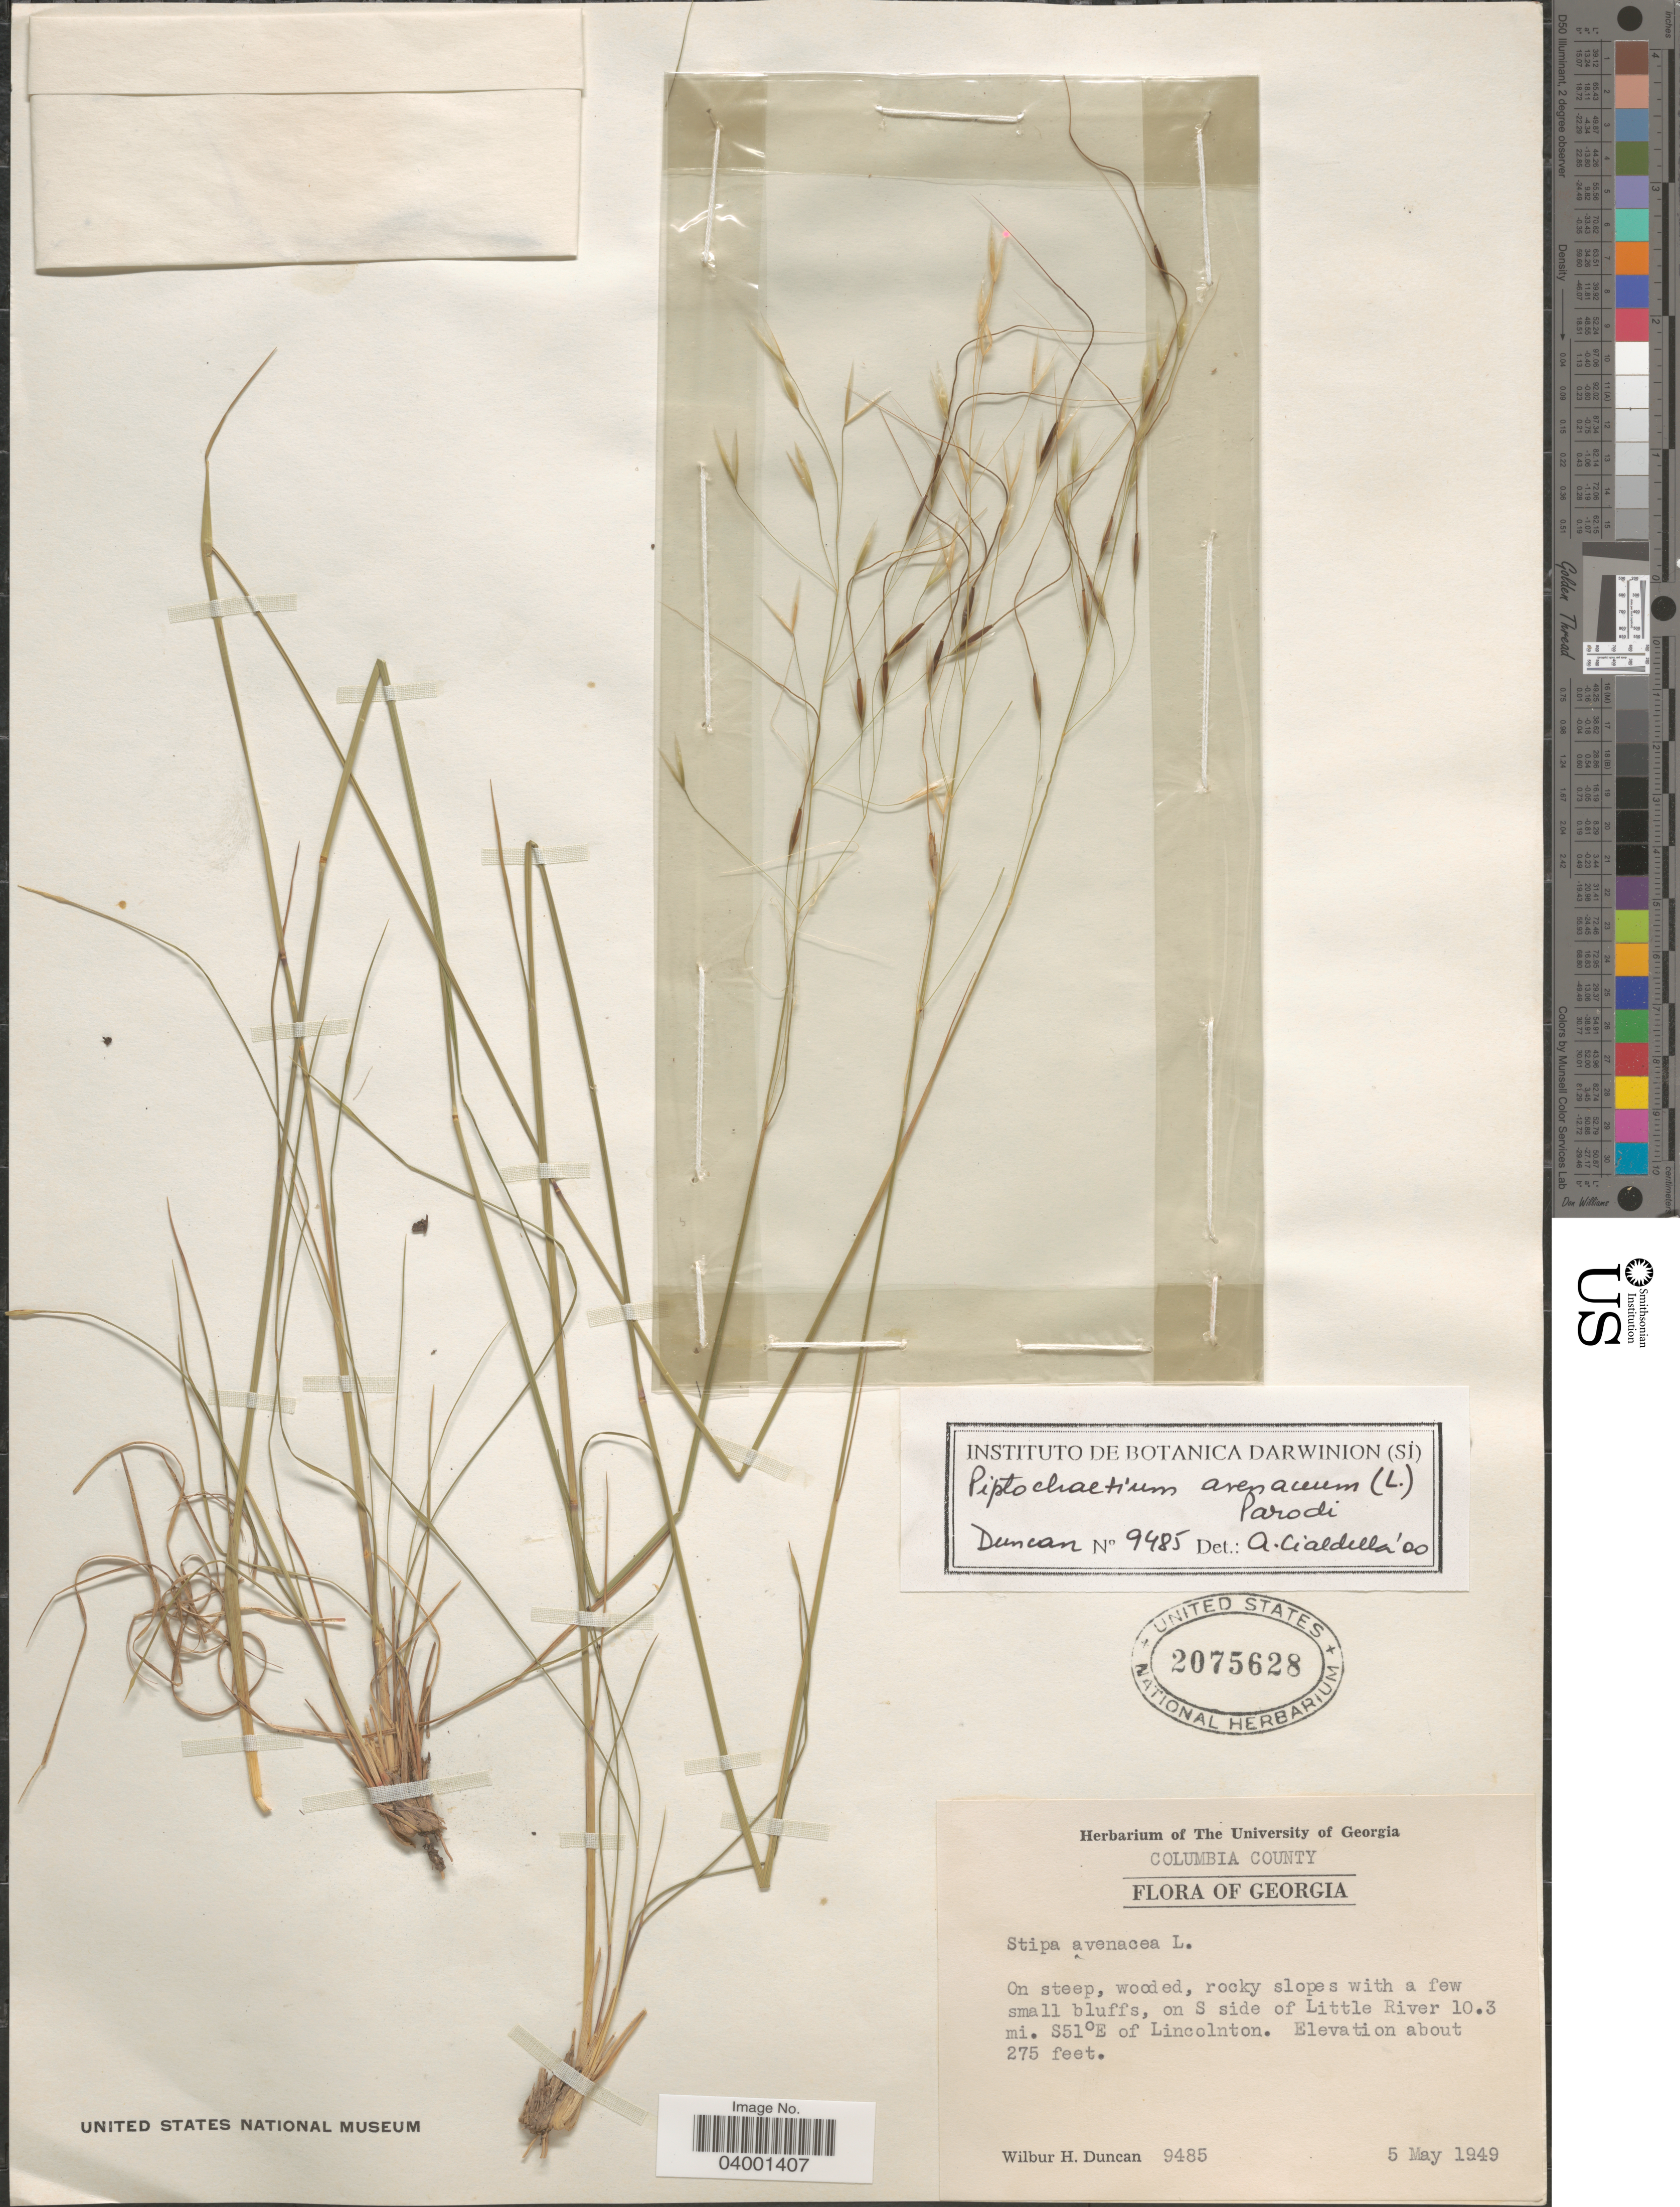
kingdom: Plantae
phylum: Tracheophyta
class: Liliopsida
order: Poales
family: Poaceae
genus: Piptochaetium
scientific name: Piptochaetium avenaceum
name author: (L.) Parodi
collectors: W. H. Duncan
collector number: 9485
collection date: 1949-05-05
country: United States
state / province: Georgia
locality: Columbia County. On S side of Little River 10.3 mi. S51ºE of Lincolnton.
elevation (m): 84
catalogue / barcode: US 2075628